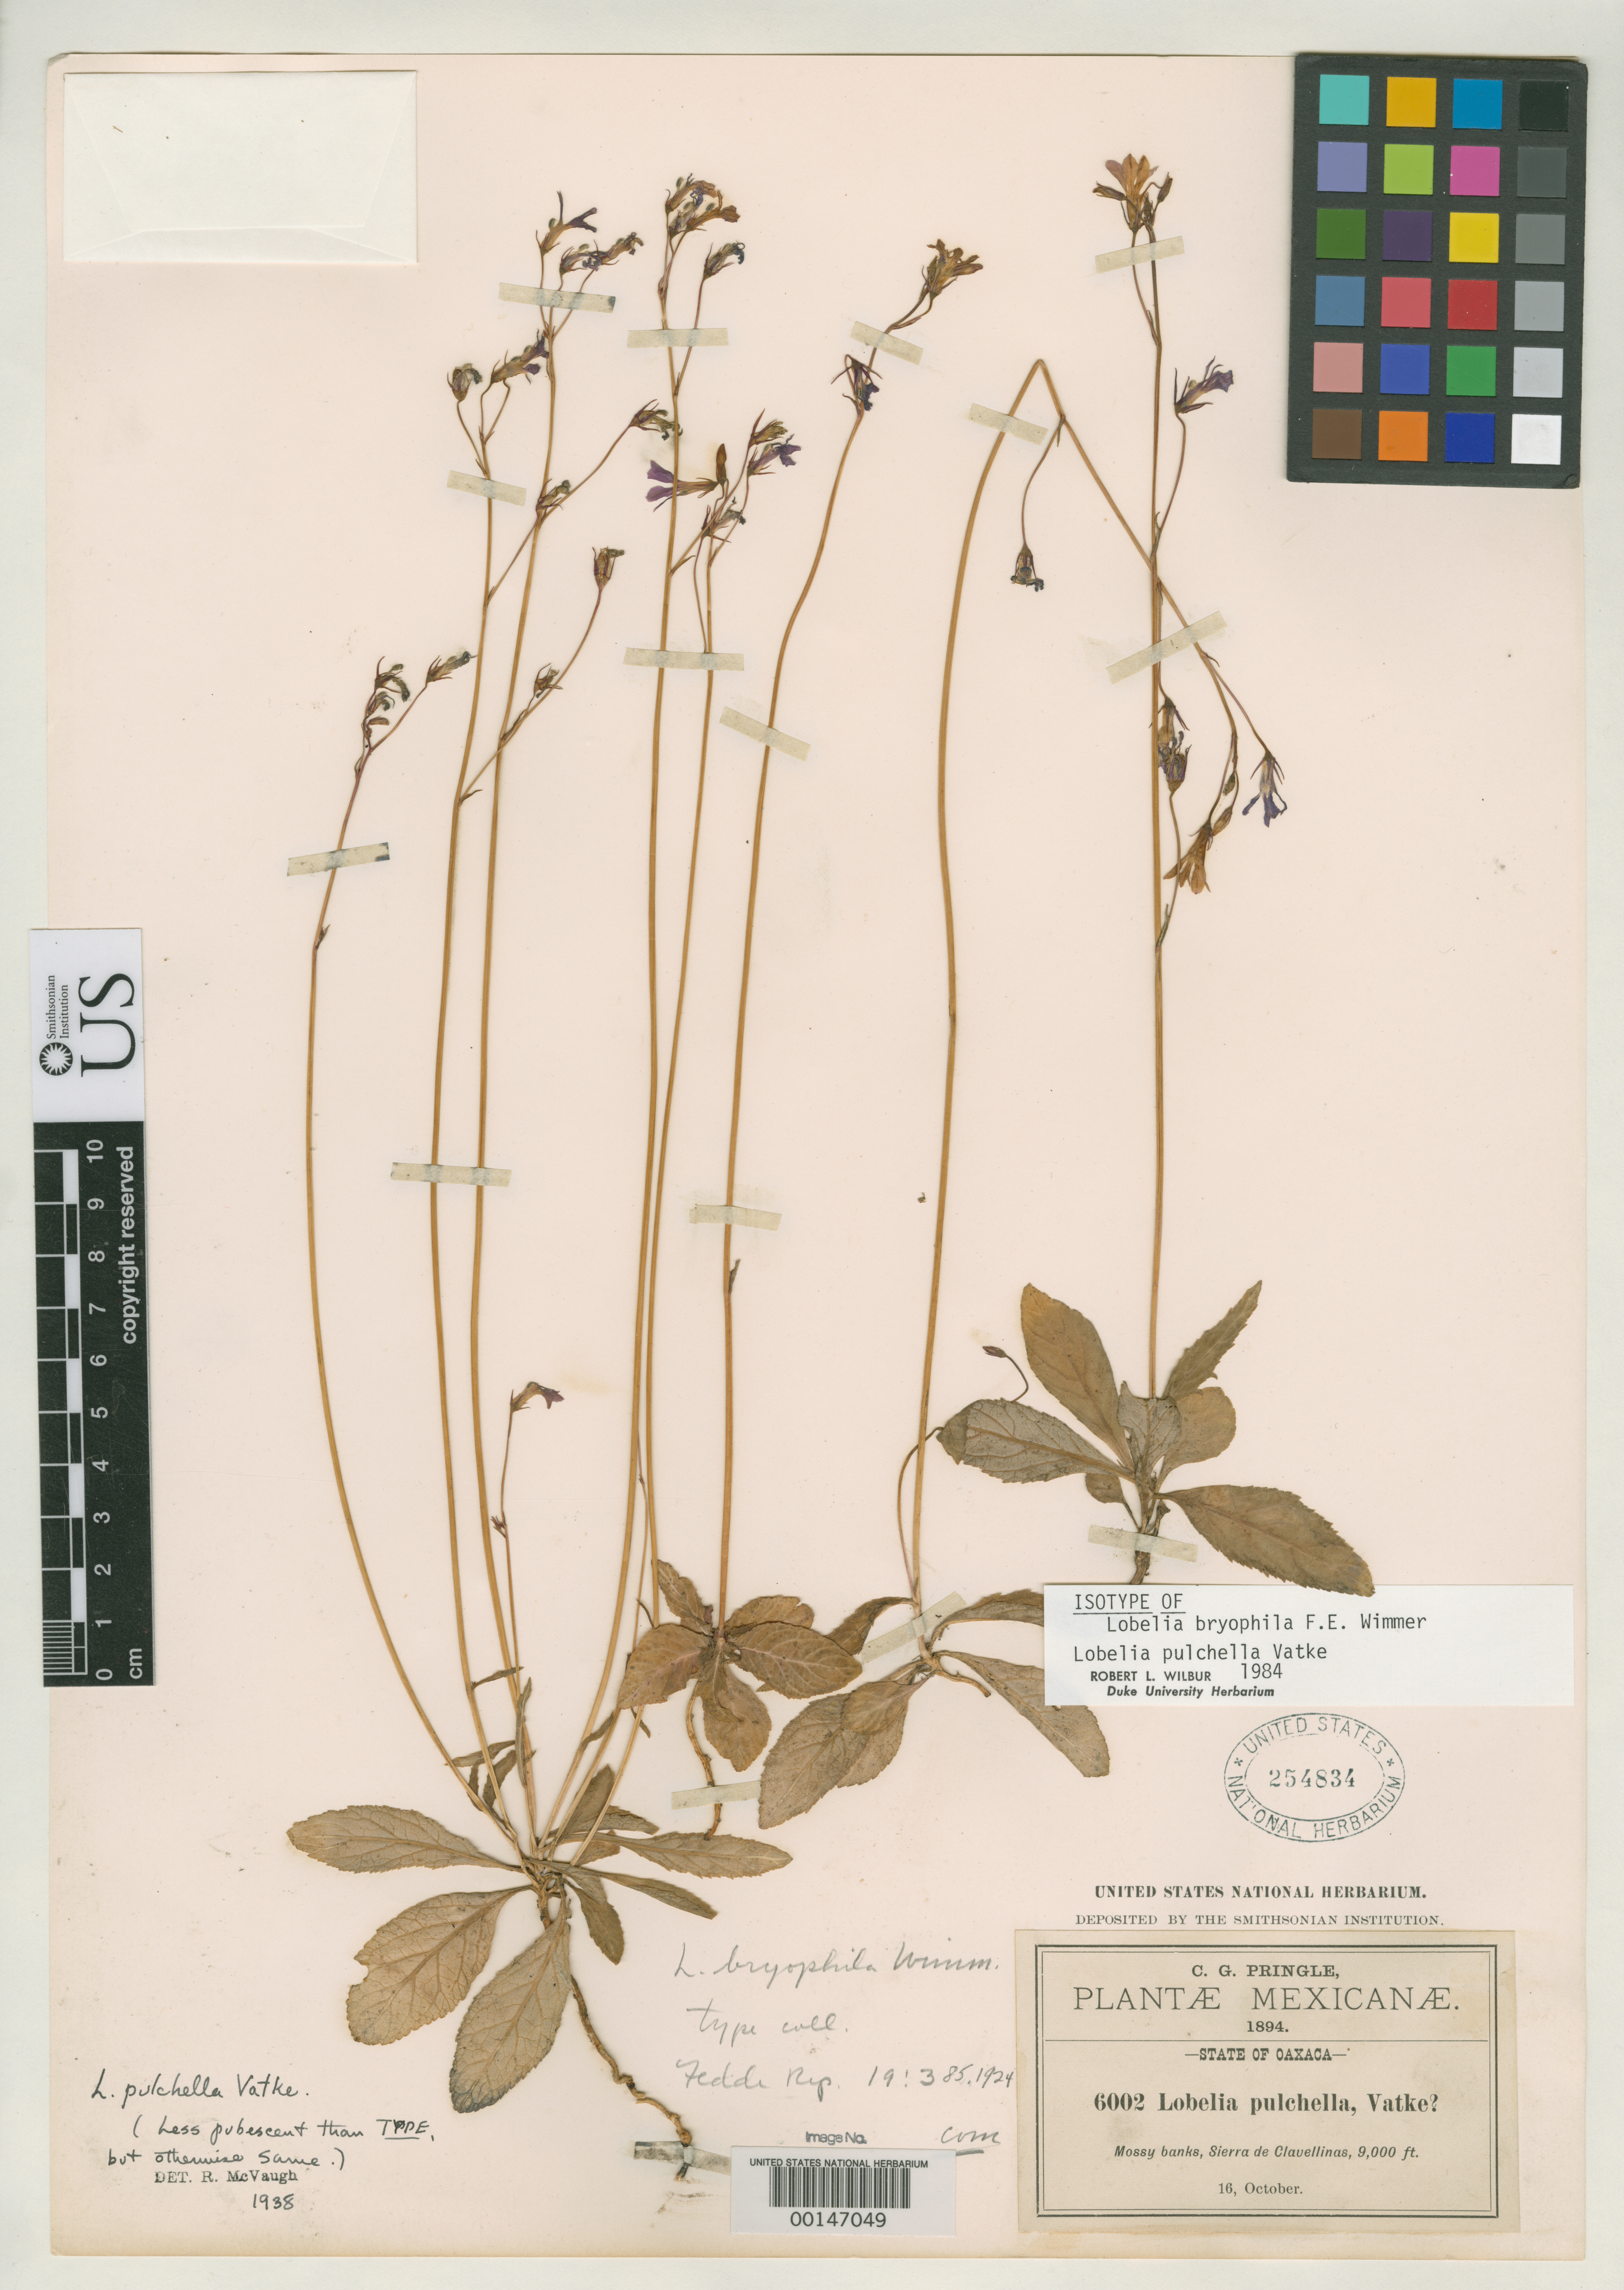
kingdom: Plantae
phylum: Tracheophyta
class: Magnoliopsida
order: Asterales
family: Campanulaceae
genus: Lobelia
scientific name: Lobelia bryophila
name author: E. Wimm.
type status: Type Collection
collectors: C. G. Pringle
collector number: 6002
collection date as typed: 18 Oct 1894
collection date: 1894-10-18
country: Mexico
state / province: Oaxaca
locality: Sierra de Clavellinas.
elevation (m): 2743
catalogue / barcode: US 254834